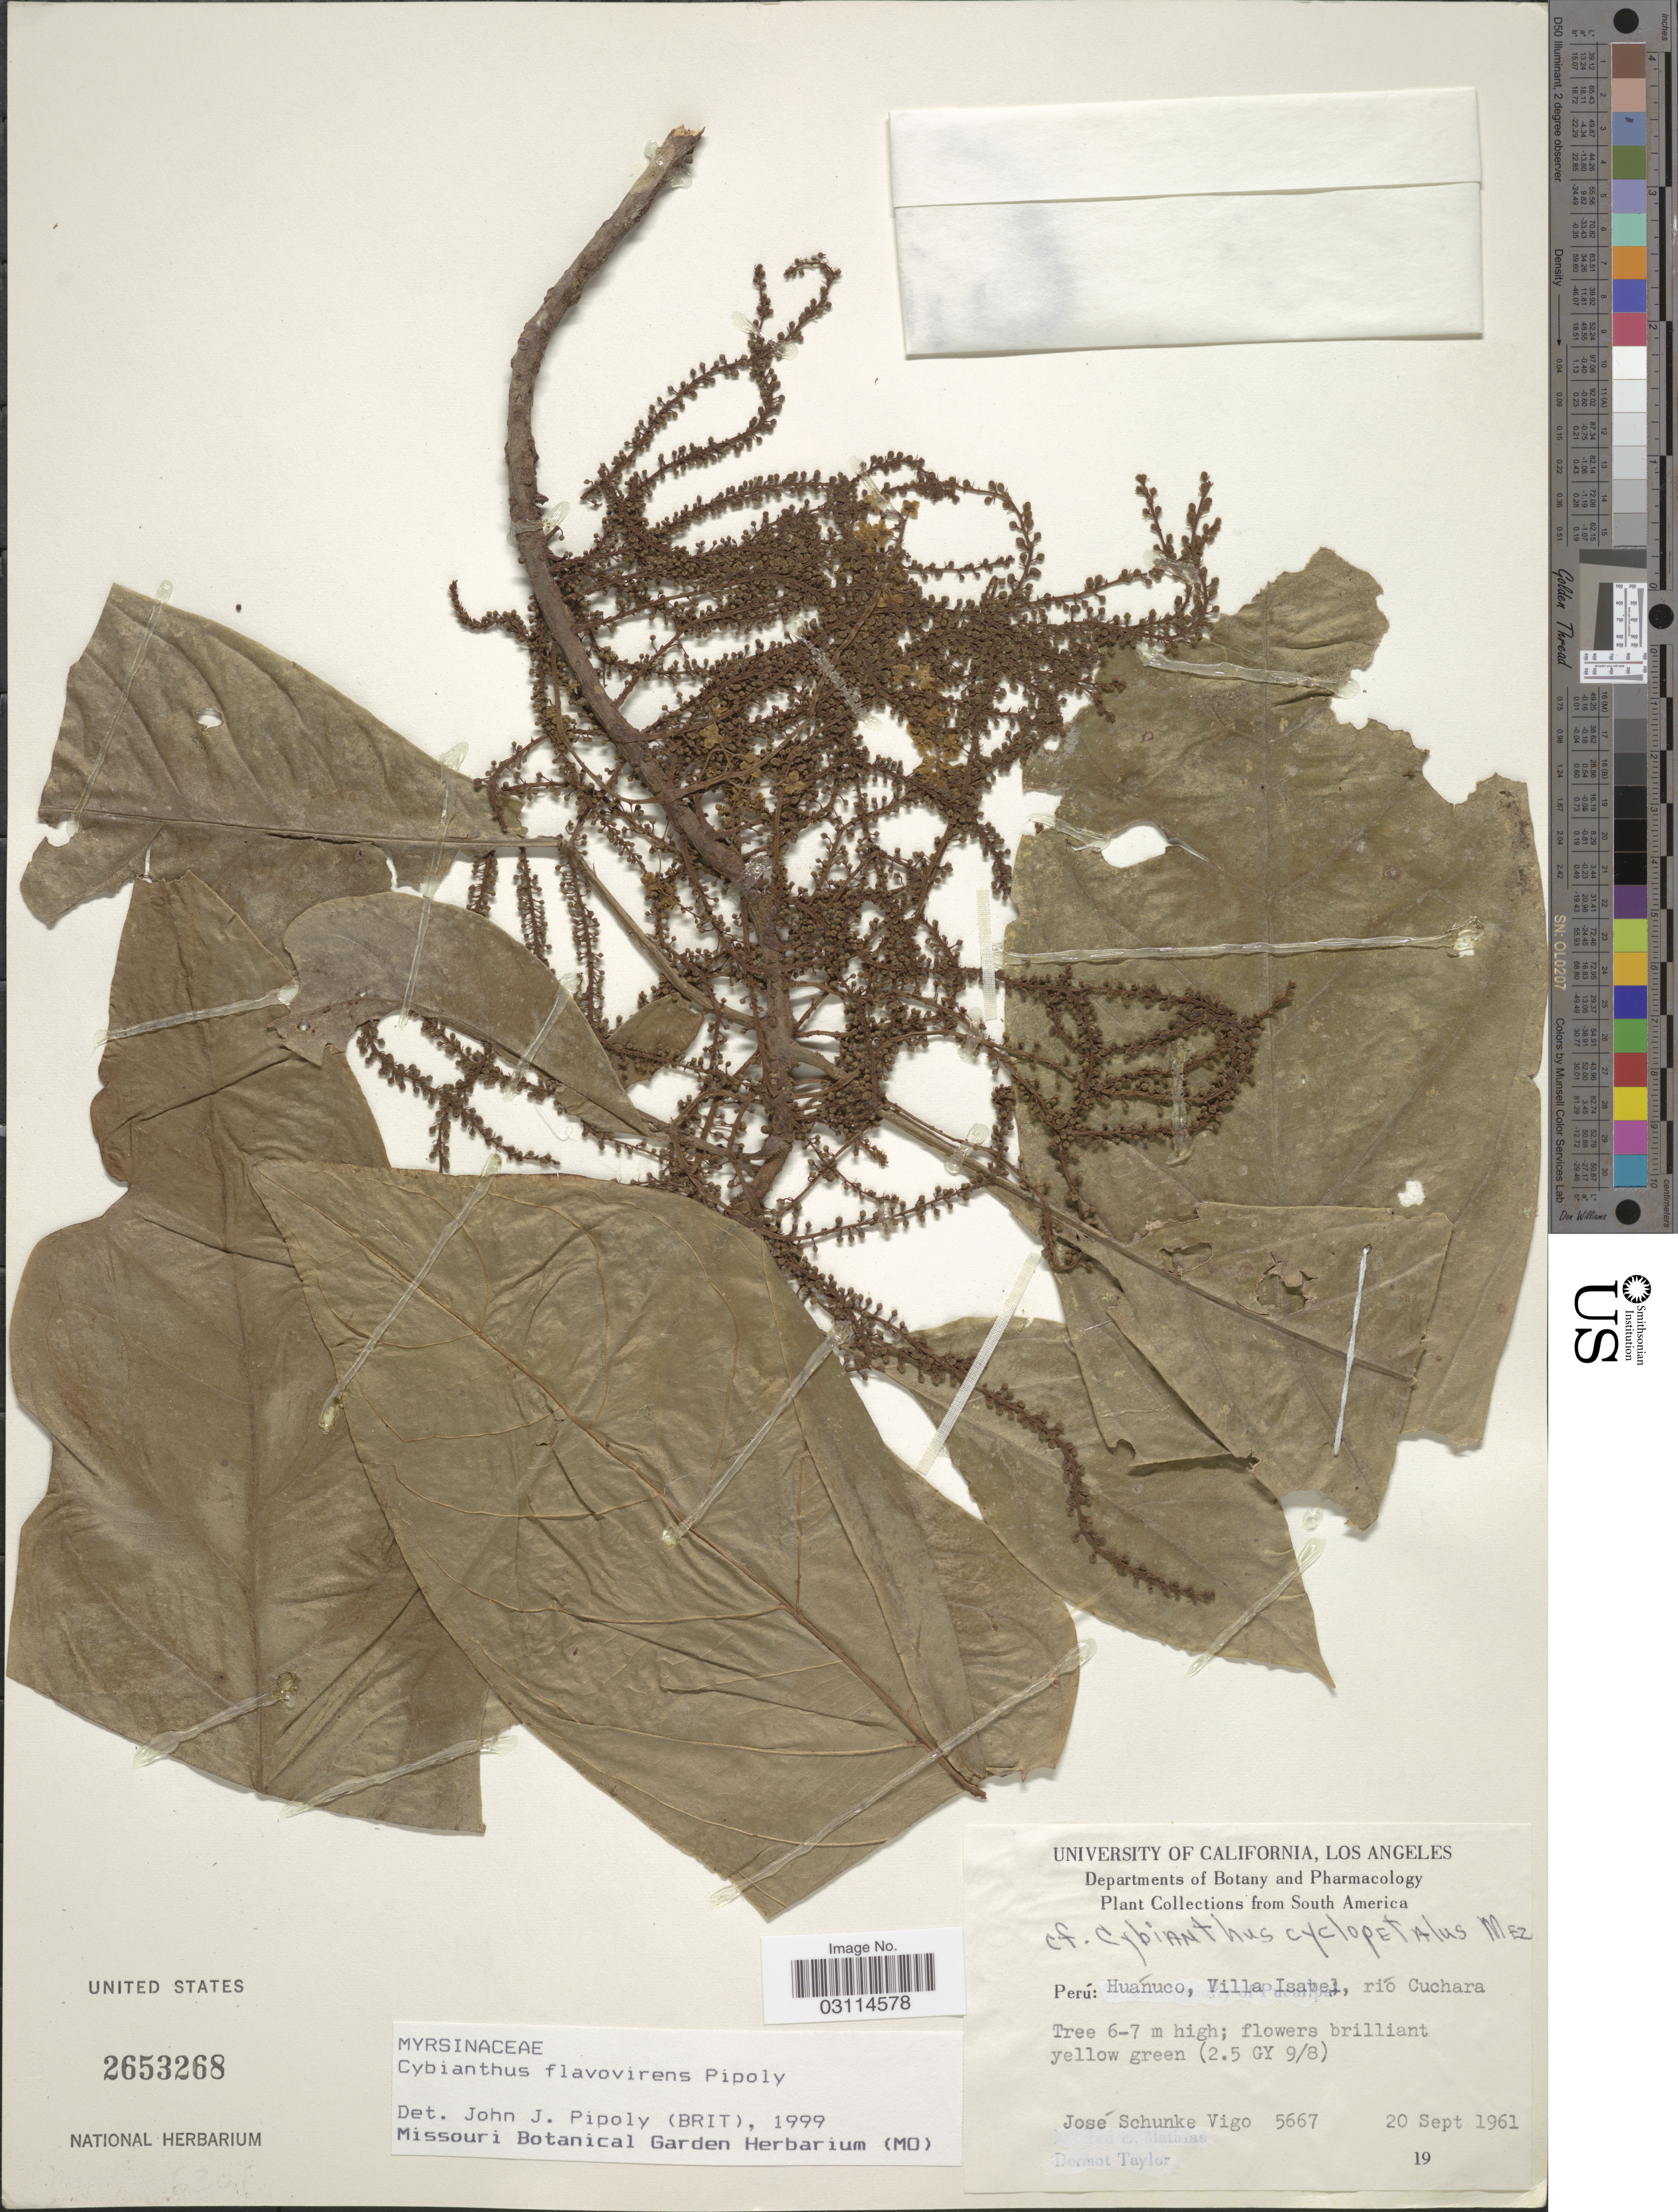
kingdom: Plantae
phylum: Tracheophyta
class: Magnoliopsida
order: Ericales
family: Primulaceae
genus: Cybianthus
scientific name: Cybianthus flavovirens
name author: Pipoly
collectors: J. Schunke Vigo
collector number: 5667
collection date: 1961-09-20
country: Peru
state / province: Huánuco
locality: Villa Isabel, rio Cuchara.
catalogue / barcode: US 2653268